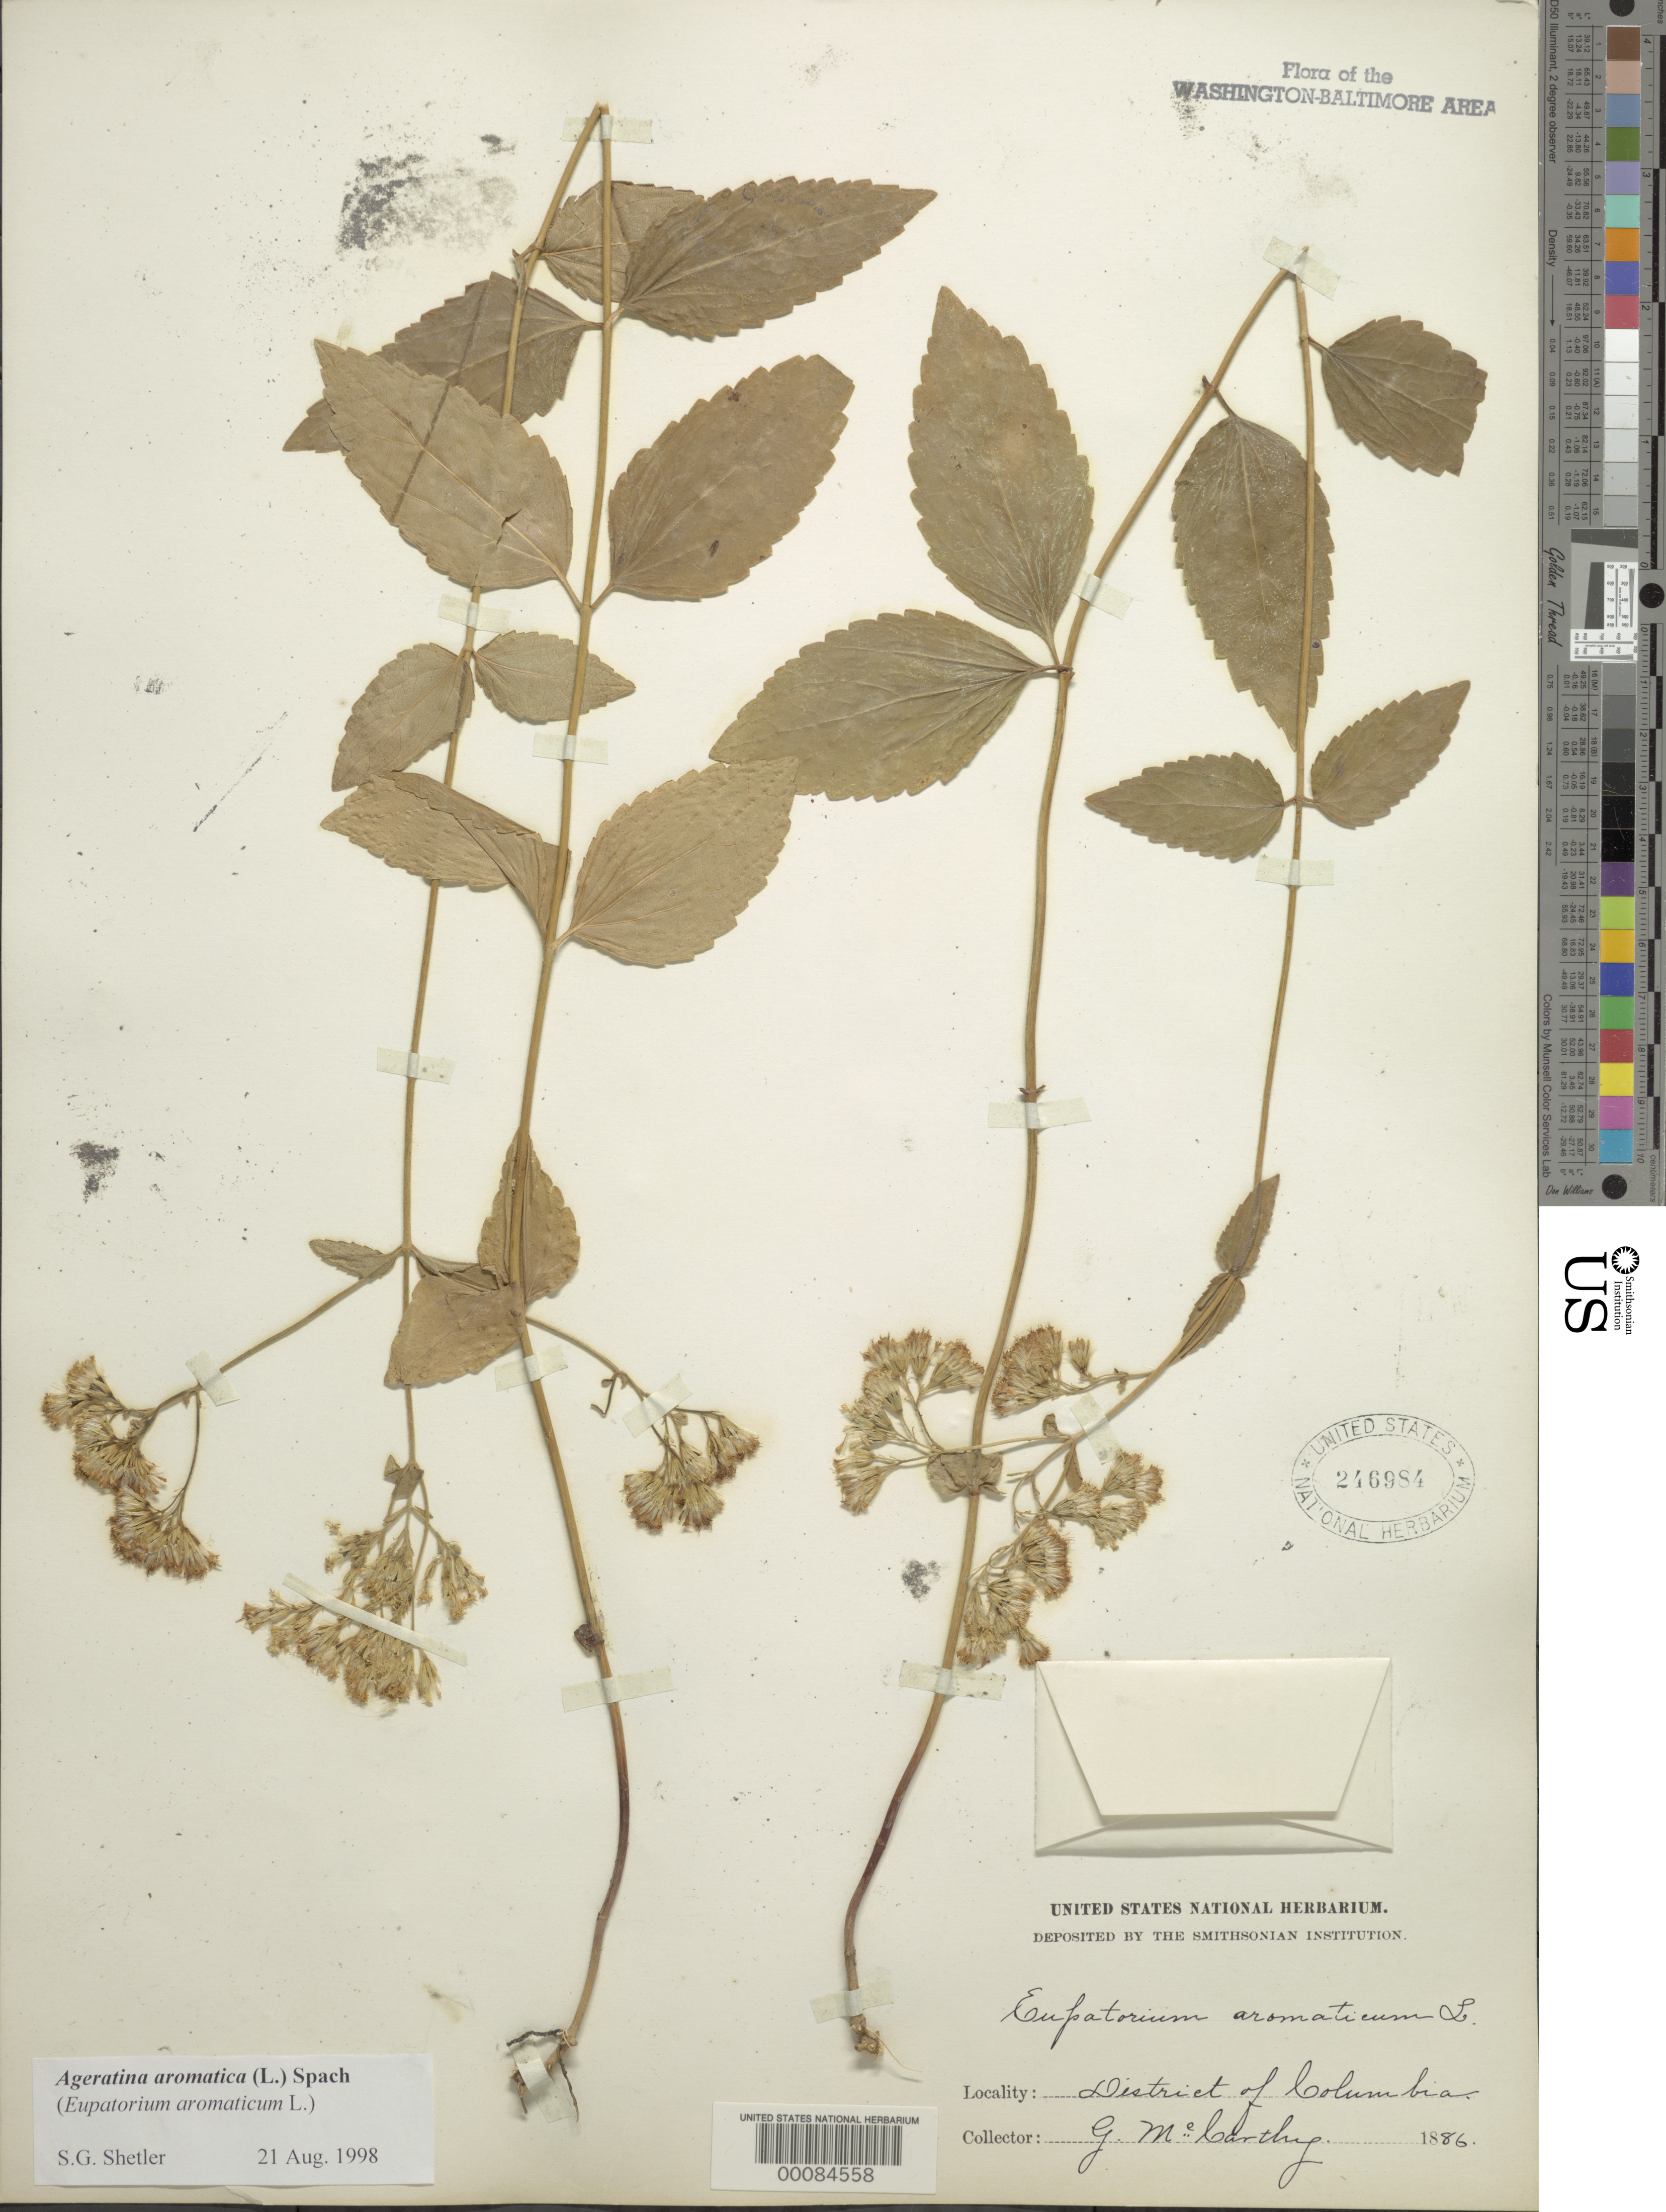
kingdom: Plantae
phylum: Tracheophyta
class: Magnoliopsida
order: Asterales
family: Asteraceae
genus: Ageratina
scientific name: Ageratina aromatica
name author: (L.) Spach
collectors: G. McCarthy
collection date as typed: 1886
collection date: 1886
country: United States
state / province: District of Columbia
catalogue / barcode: US 246984